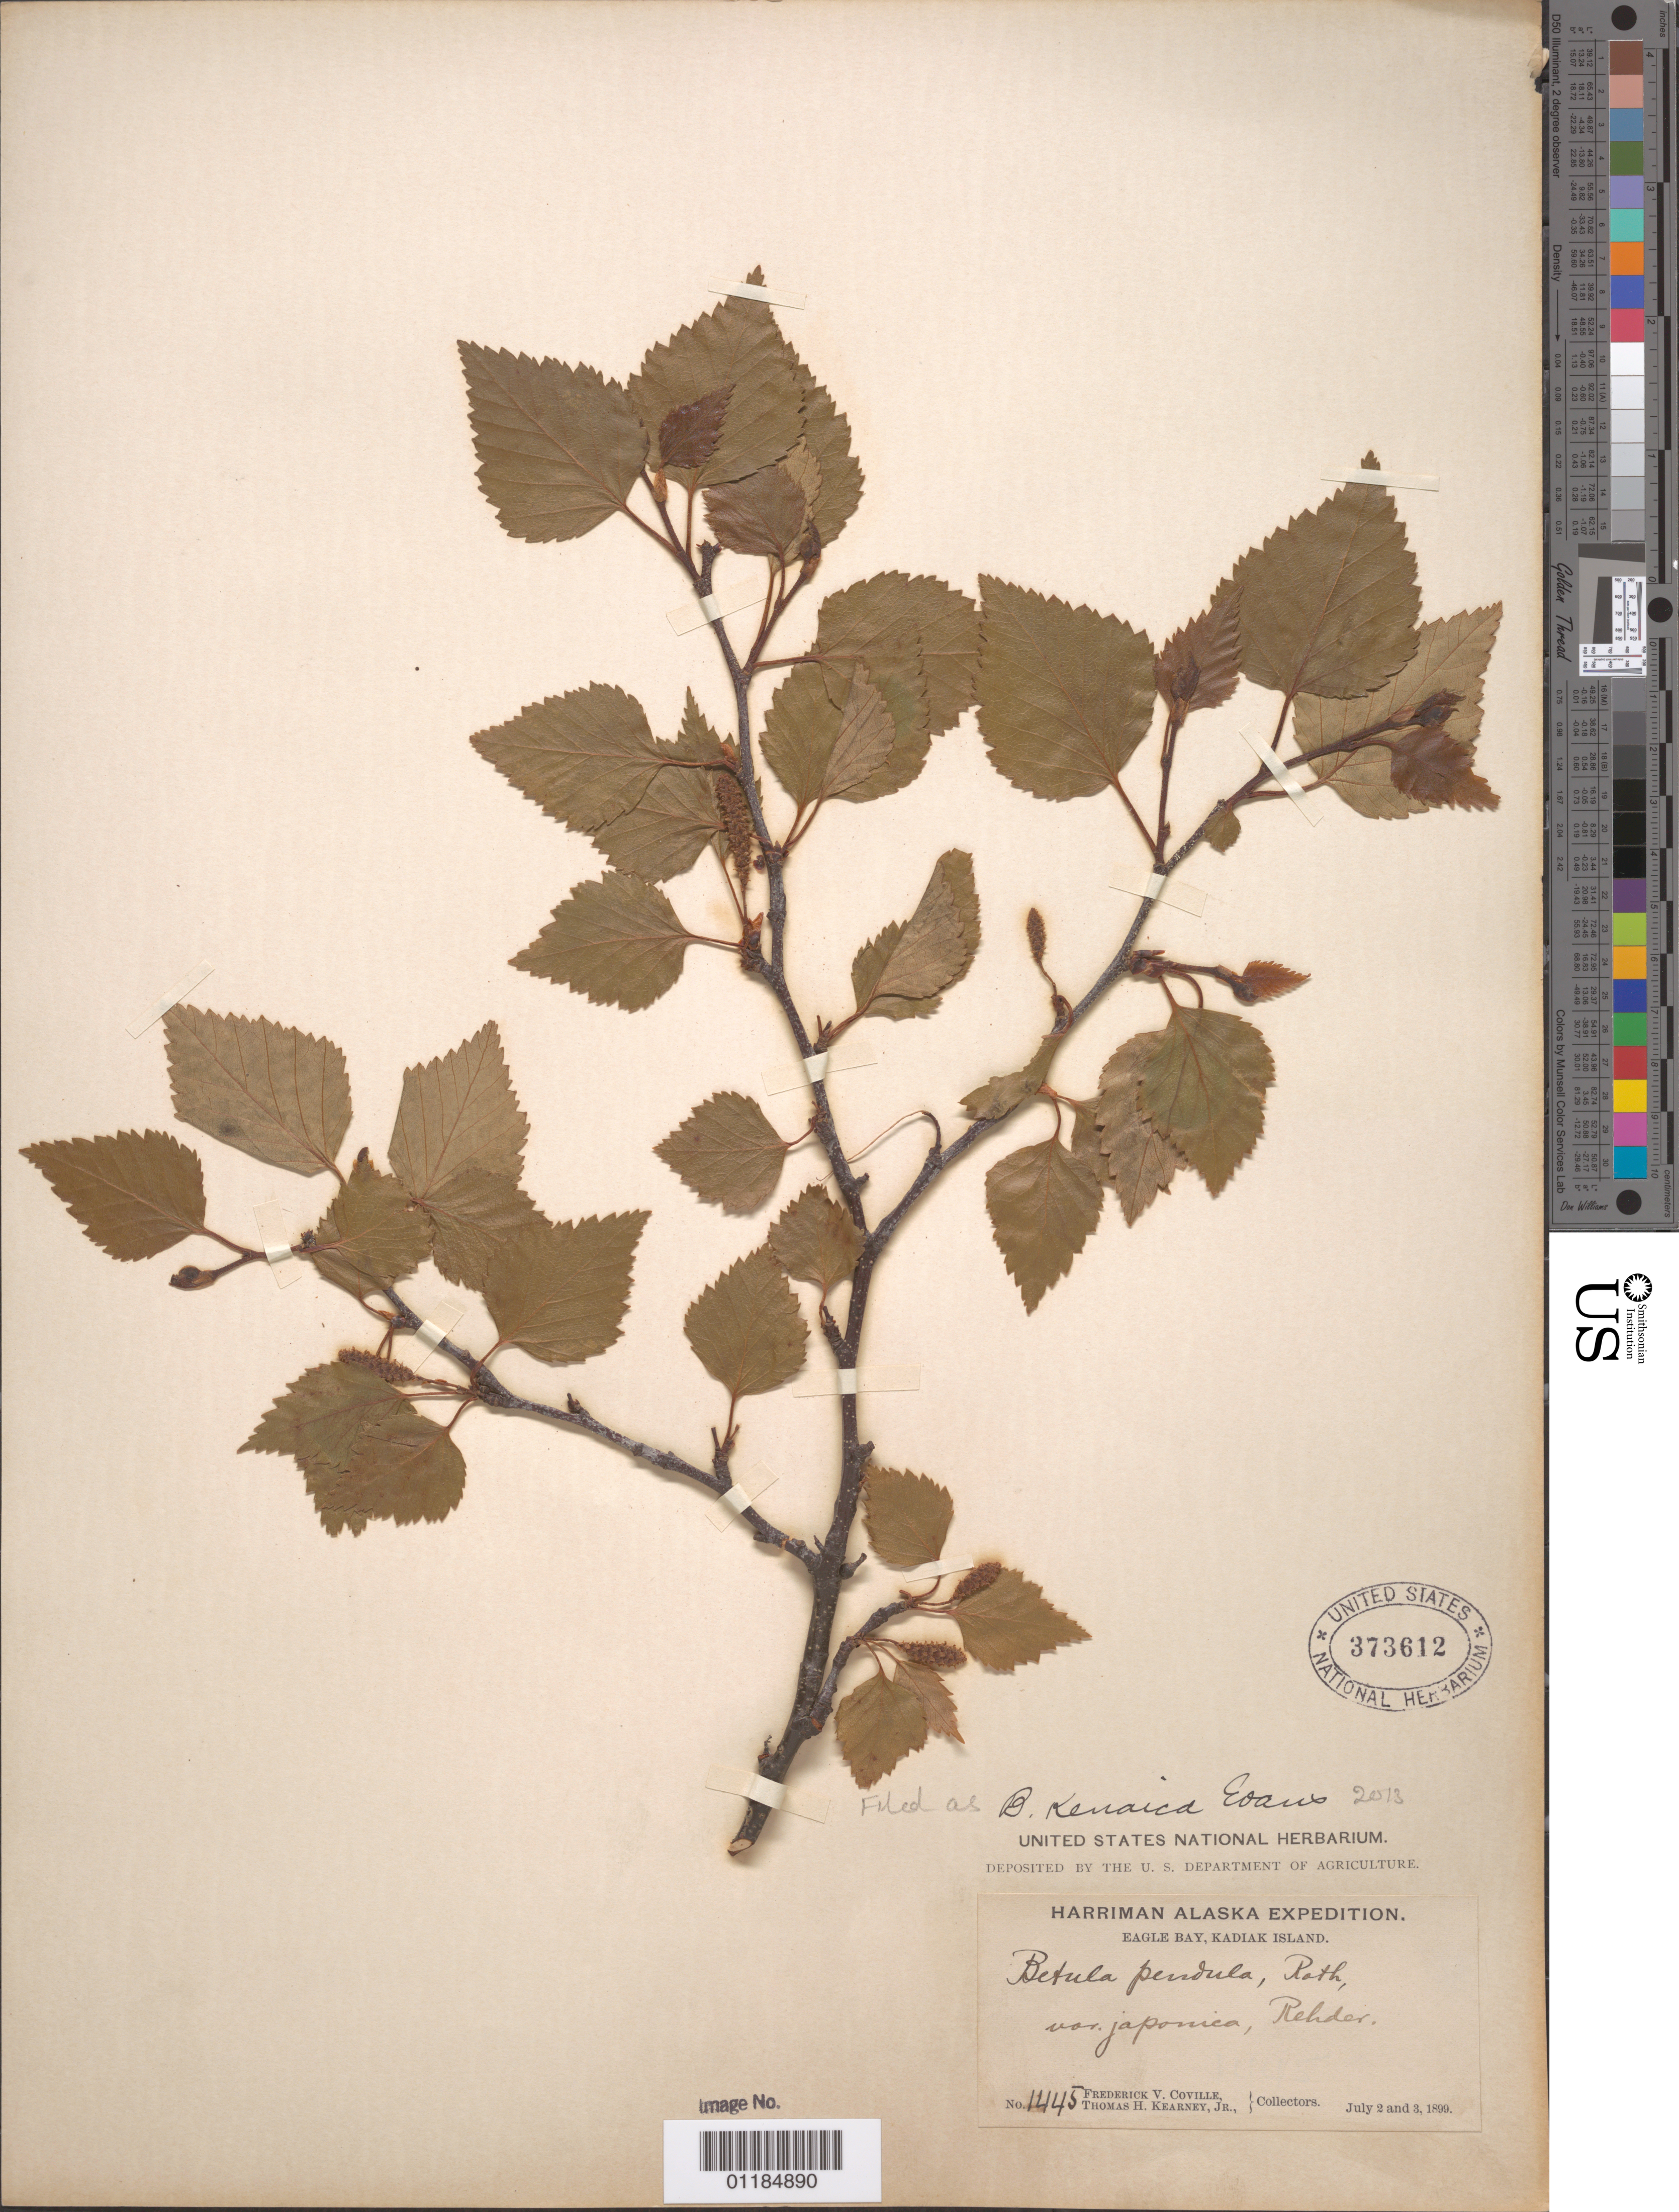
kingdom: Plantae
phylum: Tracheophyta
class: Magnoliopsida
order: Fagales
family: Betulaceae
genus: Betula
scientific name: Betula kenaica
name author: W.H. Evans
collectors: F. V. Coville & T. H. Kearney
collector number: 1445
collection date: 1899-07-02,1899-07-03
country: United States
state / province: Alaska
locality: Eagle Bay, Kadiak Island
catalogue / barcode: US 373612